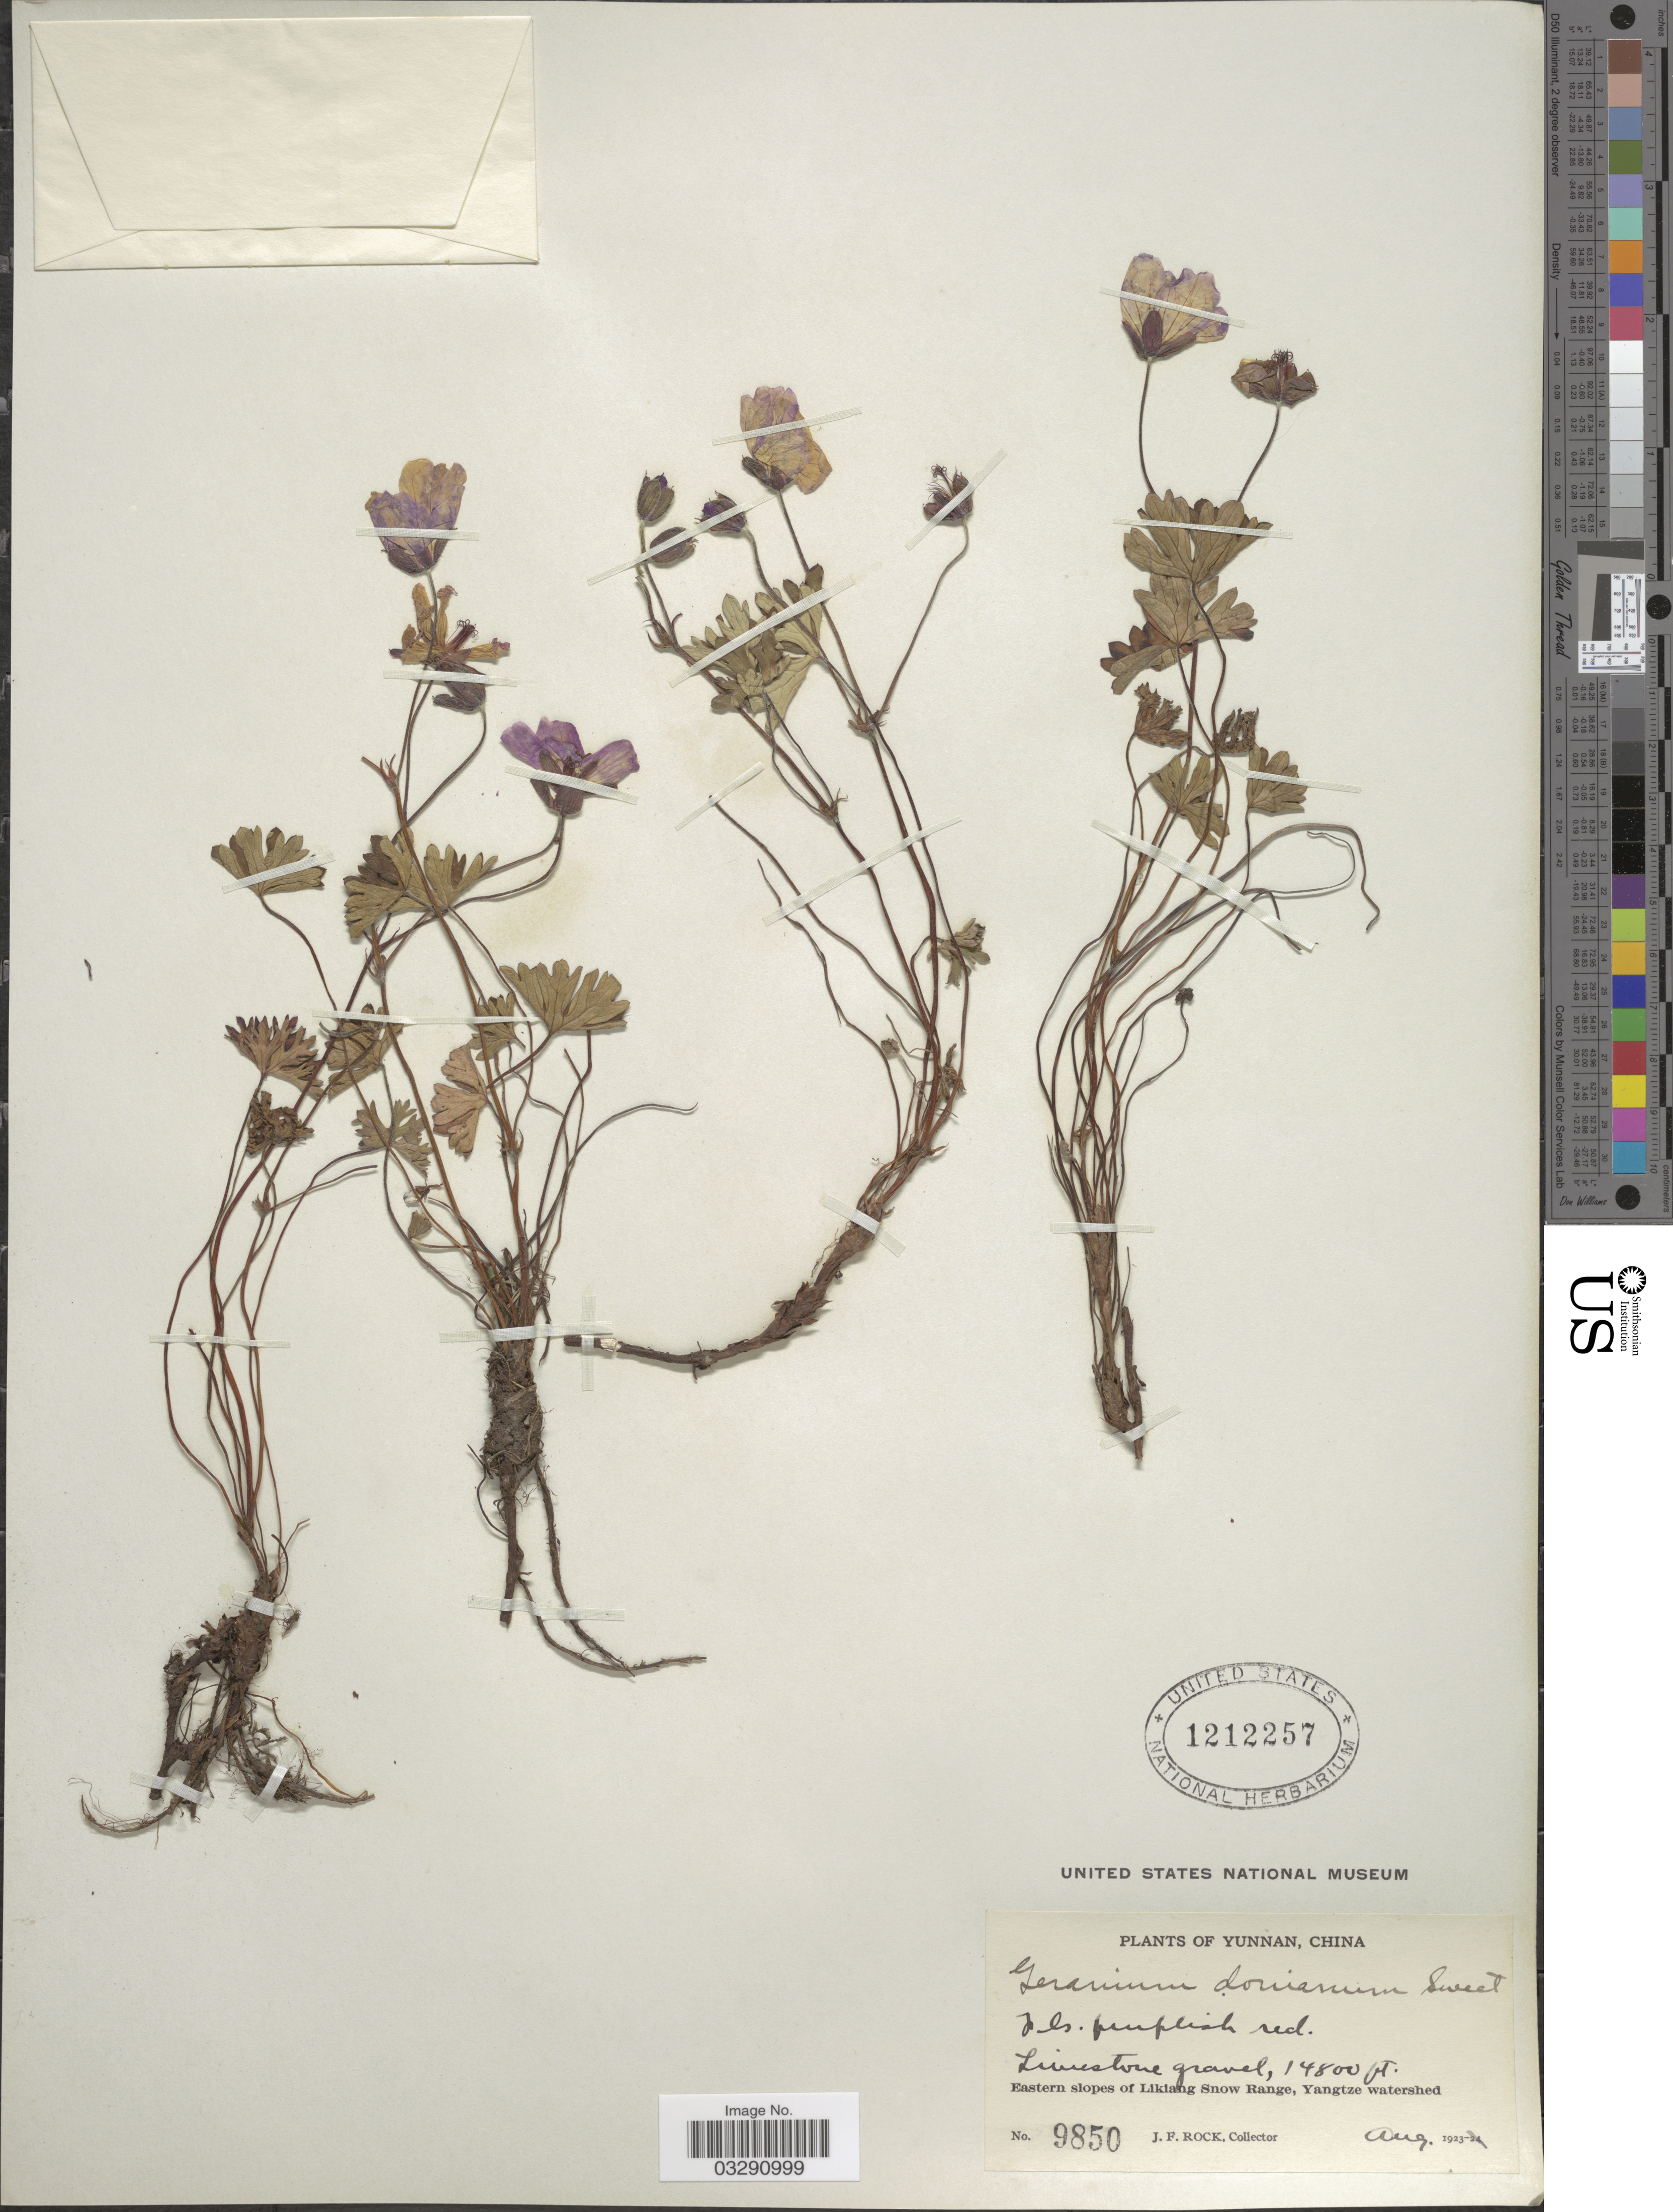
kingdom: Plantae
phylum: Tracheophyta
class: Magnoliopsida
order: Geraniales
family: Geraniaceae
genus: Geranium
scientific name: Geranium donianum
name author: Sweet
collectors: J. Rock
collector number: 9850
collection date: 1923-08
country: China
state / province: Yunnan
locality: Eastern slopes of Likiang Snow Range, Yangtze watershed.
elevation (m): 4511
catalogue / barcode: US 1212257